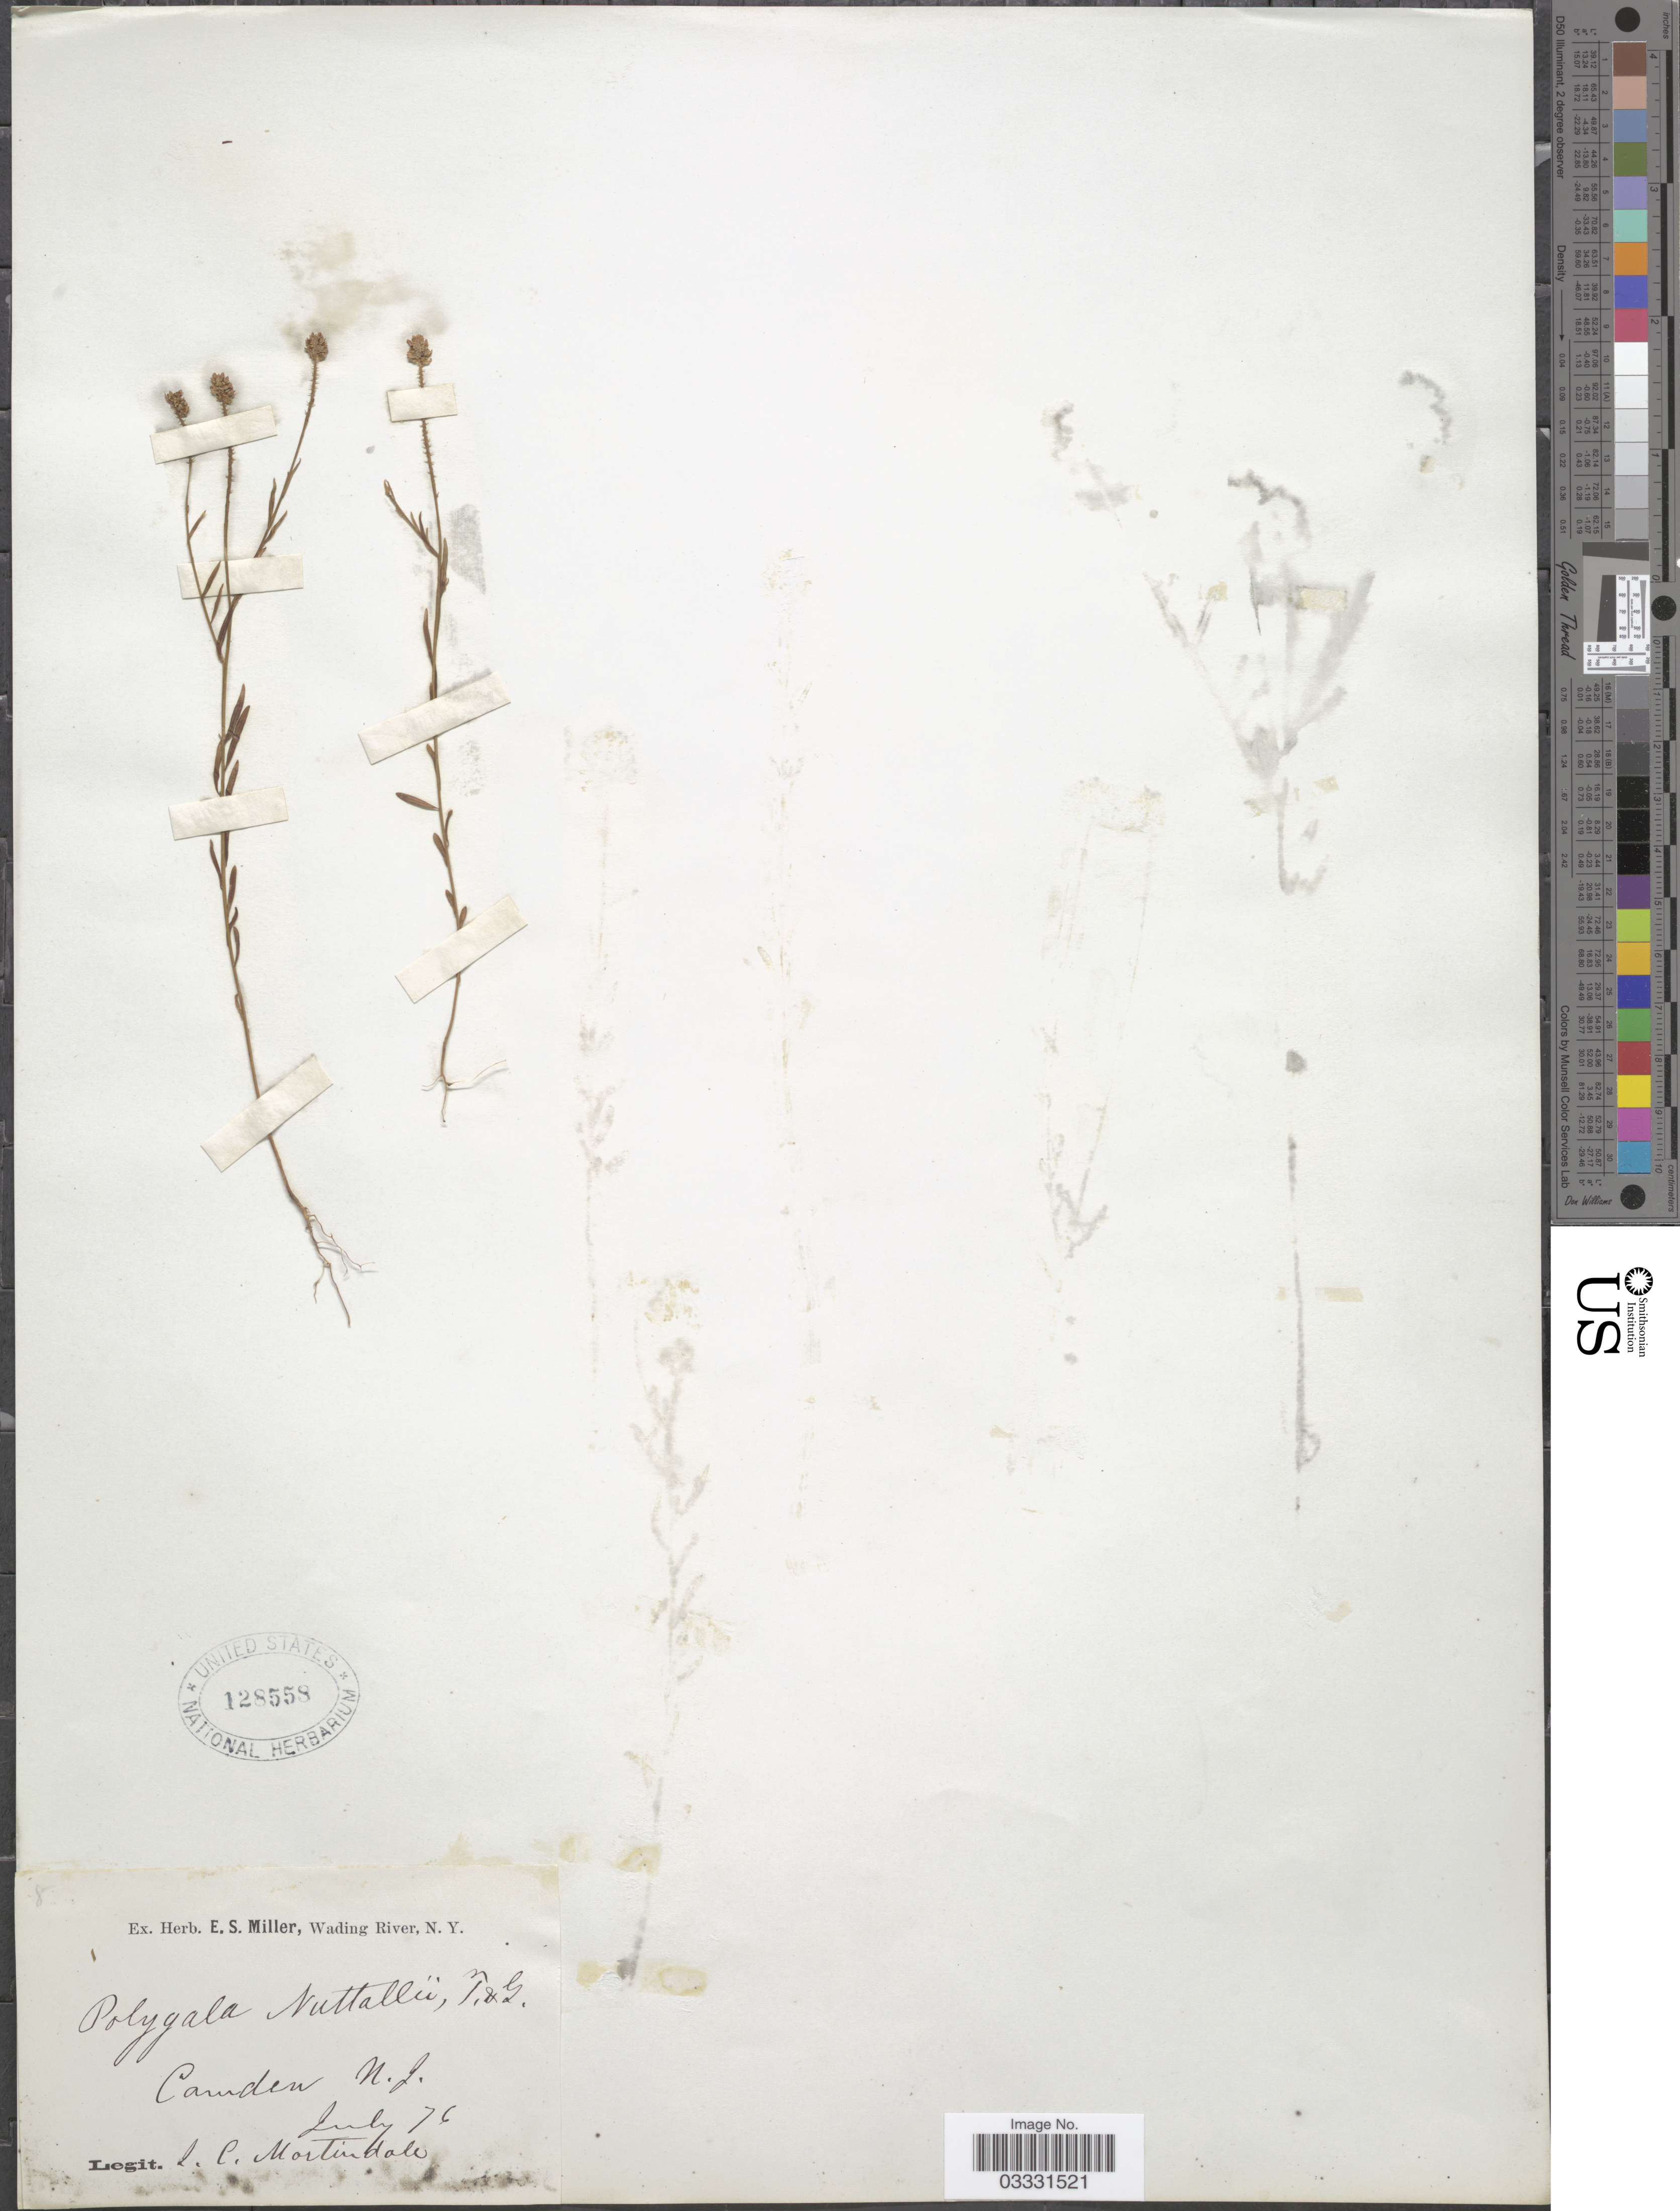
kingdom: Plantae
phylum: Tracheophyta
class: Magnoliopsida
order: Fabales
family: Polygalaceae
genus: Polygala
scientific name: Polygala nuttallii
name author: Torr. & A. Gray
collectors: I. C. Martindale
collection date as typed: Transcribed d/m/y: /7/76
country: United States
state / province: New York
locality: Camden.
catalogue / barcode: US 128558